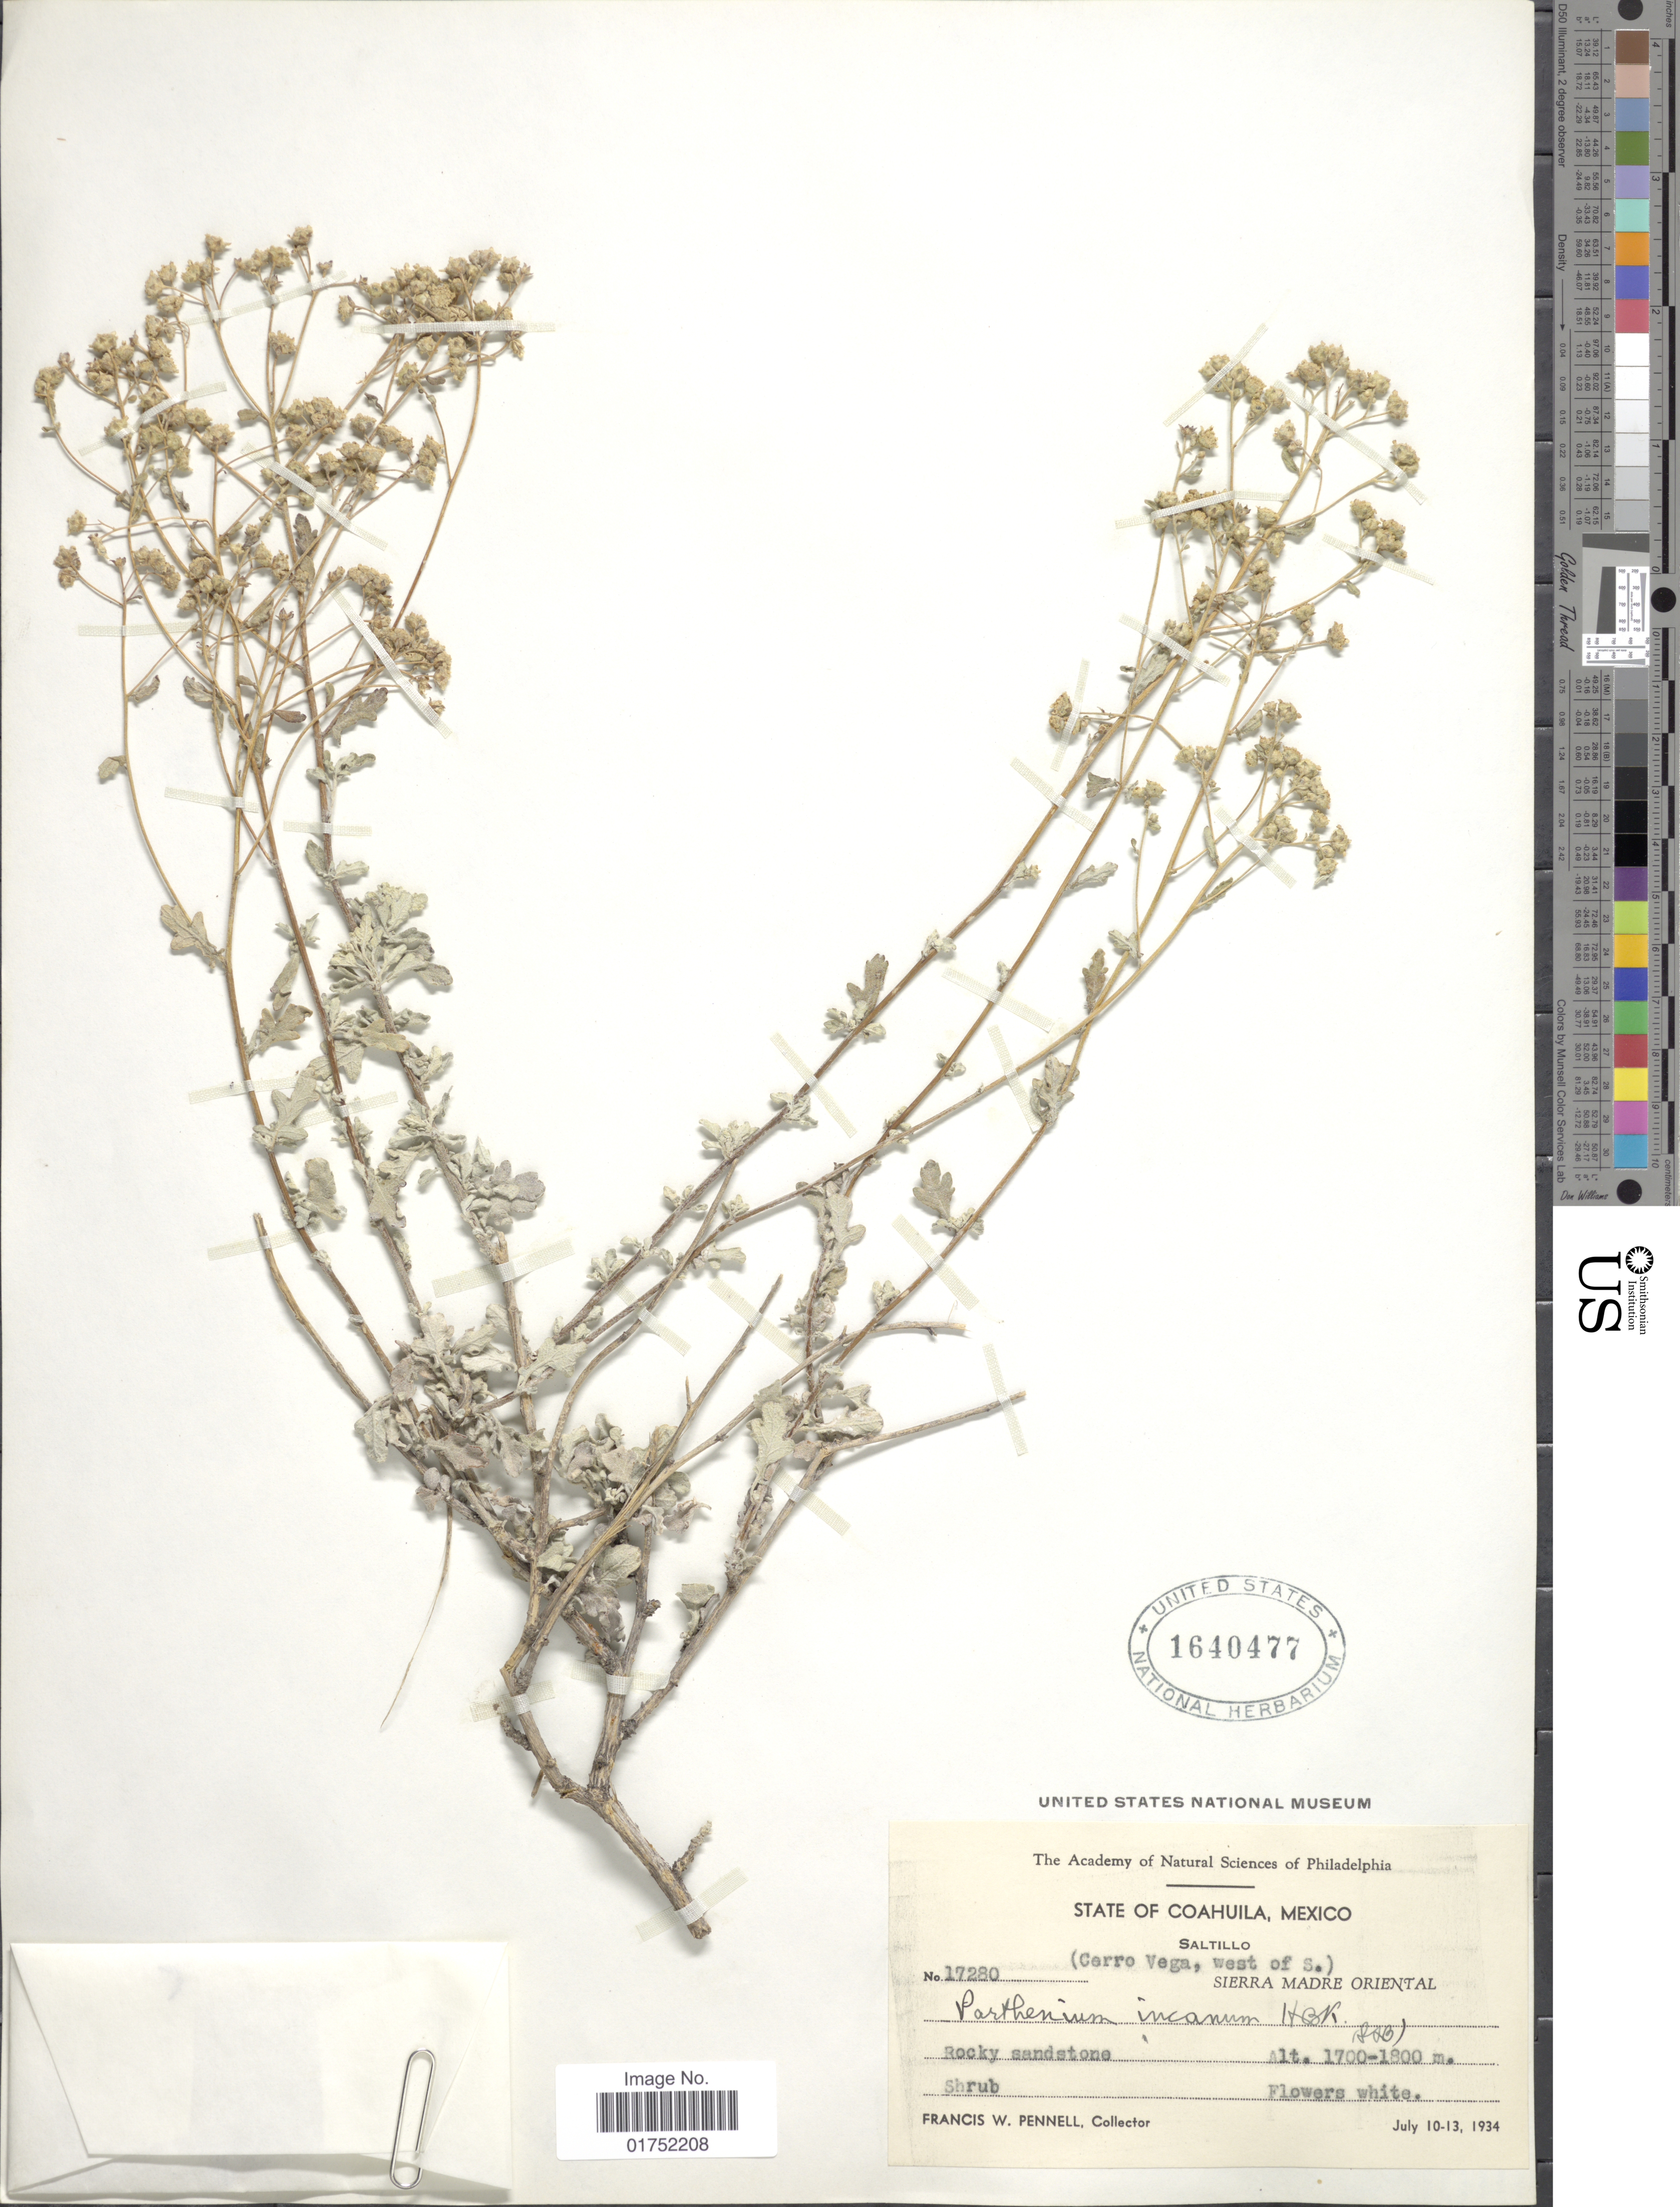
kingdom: Plantae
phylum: Tracheophyta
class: Magnoliopsida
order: Asterales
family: Asteraceae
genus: Parthenium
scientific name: Parthenium incanum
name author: Kunth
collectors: F. W. Pennell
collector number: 17280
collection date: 1934-07-10/1934-07-13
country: Mexico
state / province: Coahuila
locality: Saltillo (Cerro Vega, west of S.), Sierra Madre Oriental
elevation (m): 1700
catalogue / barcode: US 1640477